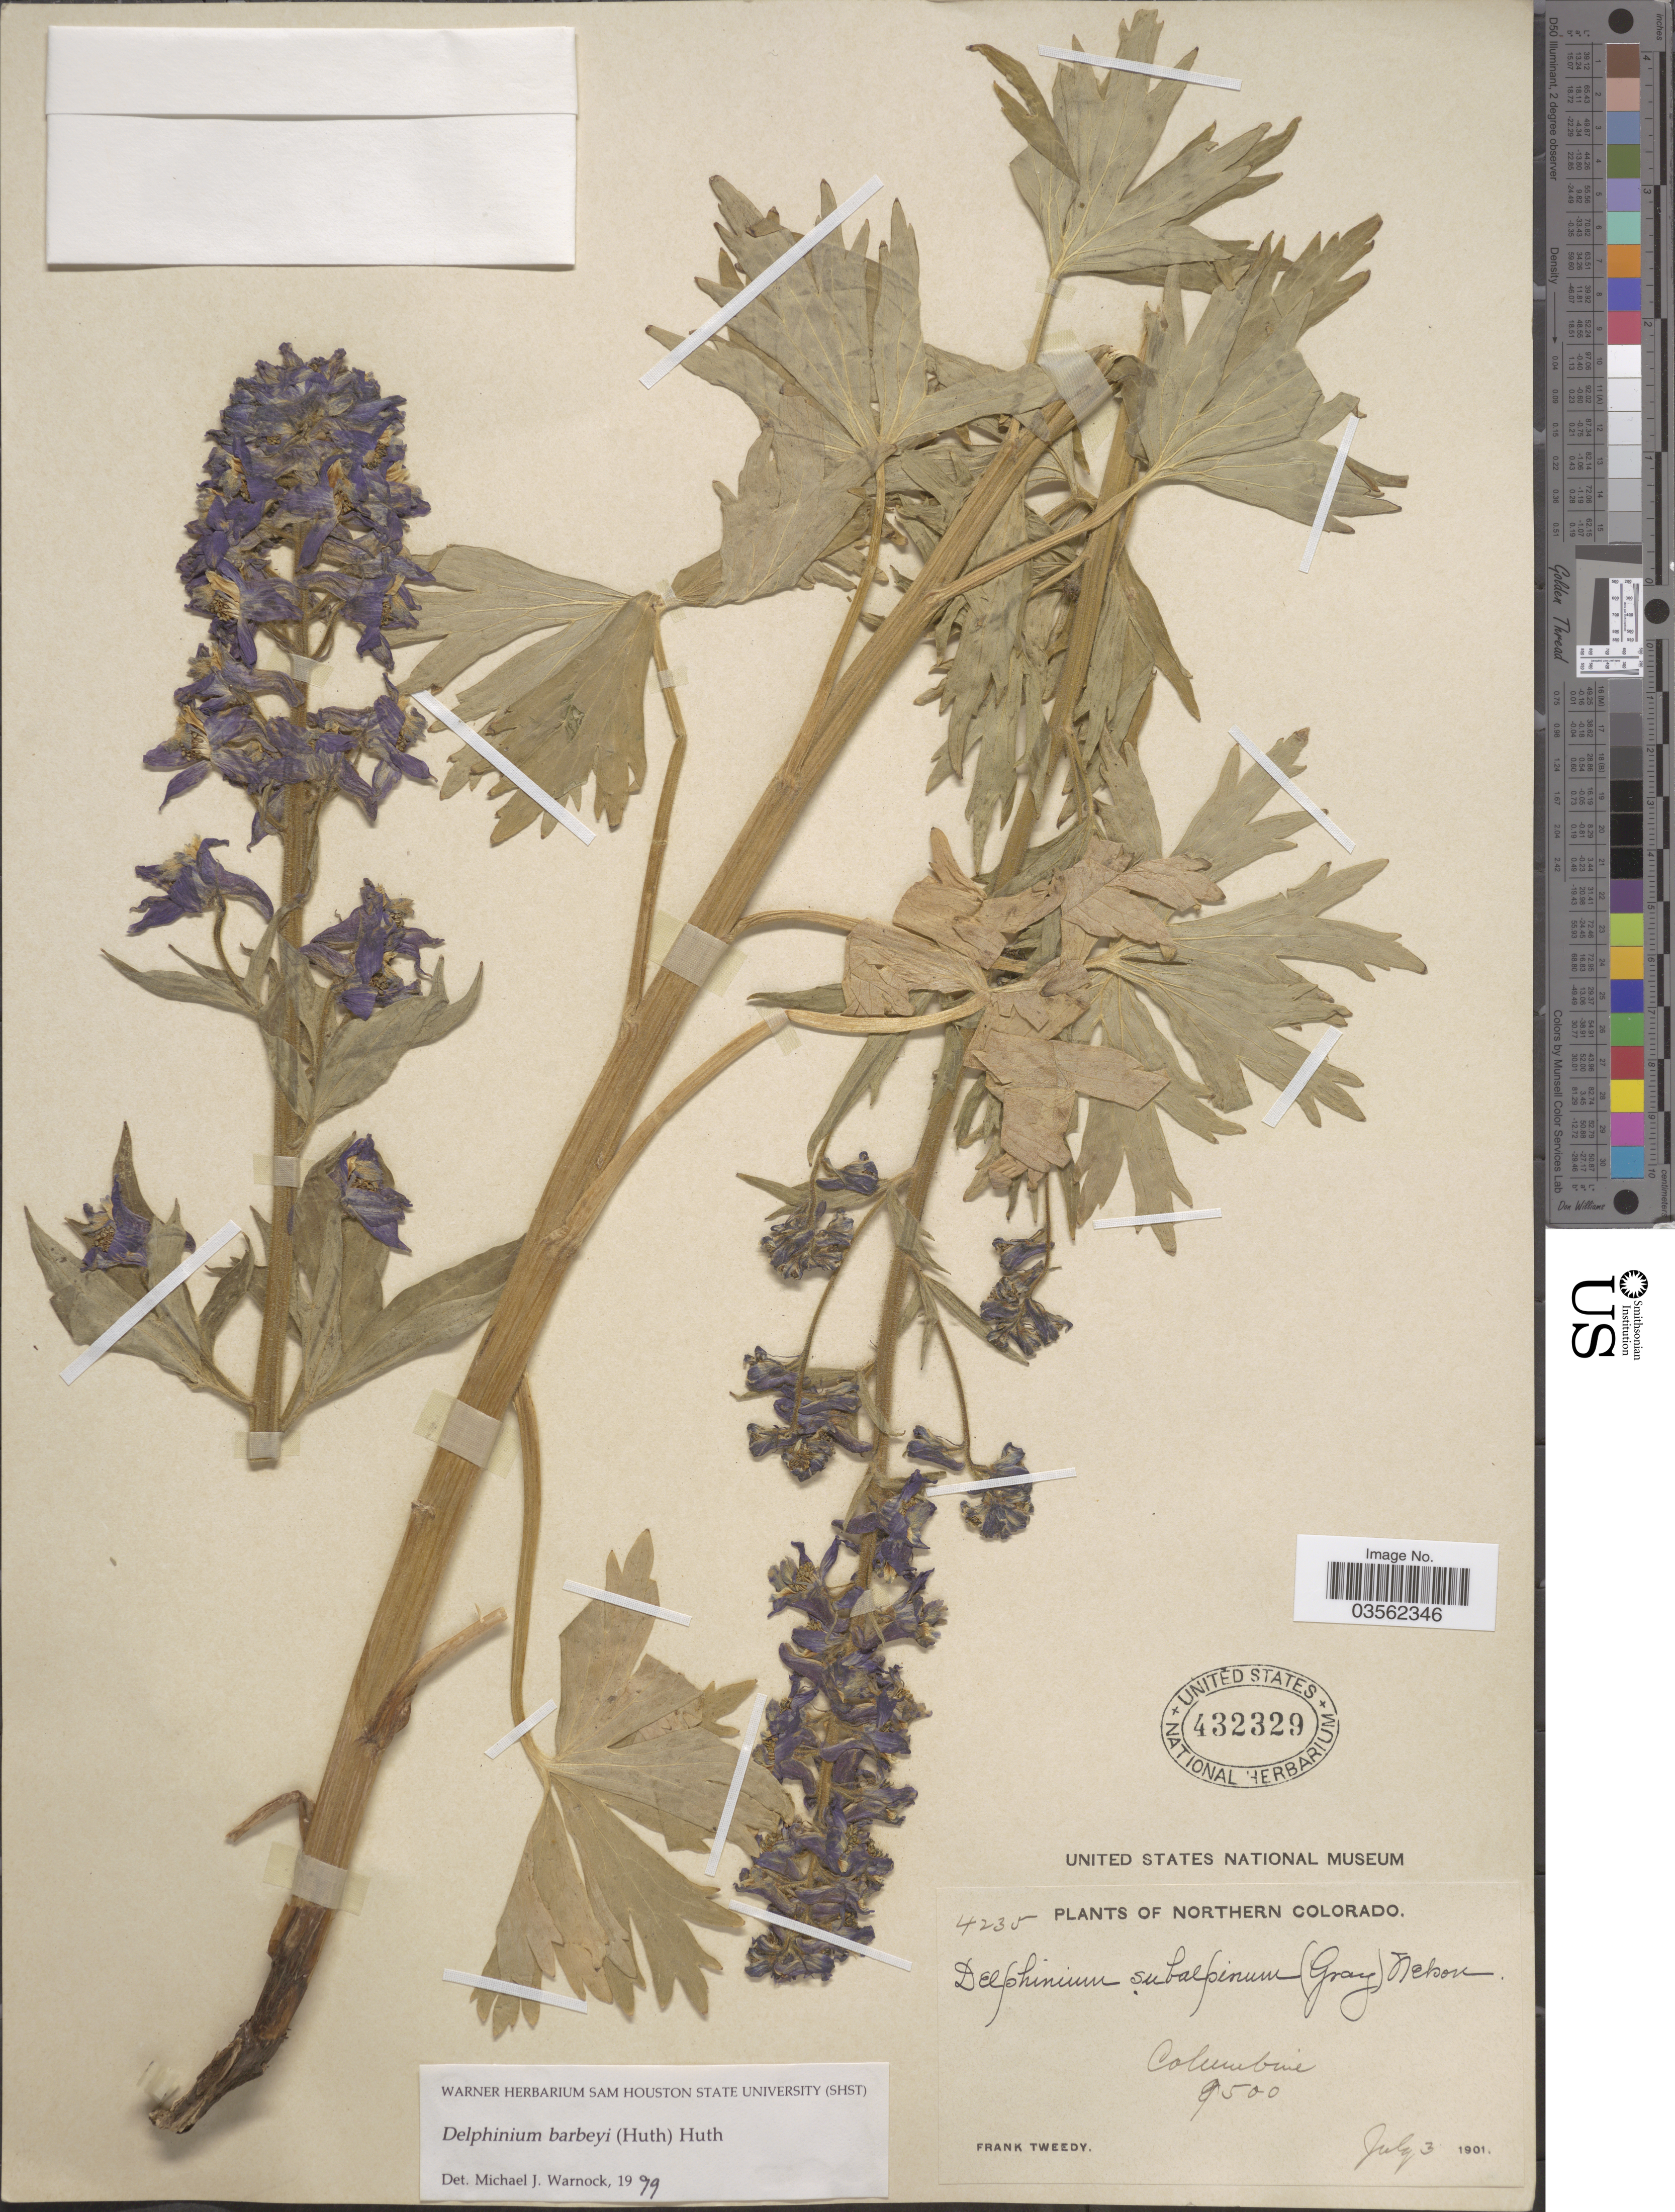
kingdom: Plantae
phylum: Tracheophyta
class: Magnoliopsida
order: Ranunculales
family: Ranunculaceae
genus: Delphinium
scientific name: Delphinium barbeyi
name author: (Huth) Huth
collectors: F. Tweedy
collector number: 4235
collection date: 1901-07-03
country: United States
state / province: Colorado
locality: Northern Colorado. Columbine.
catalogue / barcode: US 432329